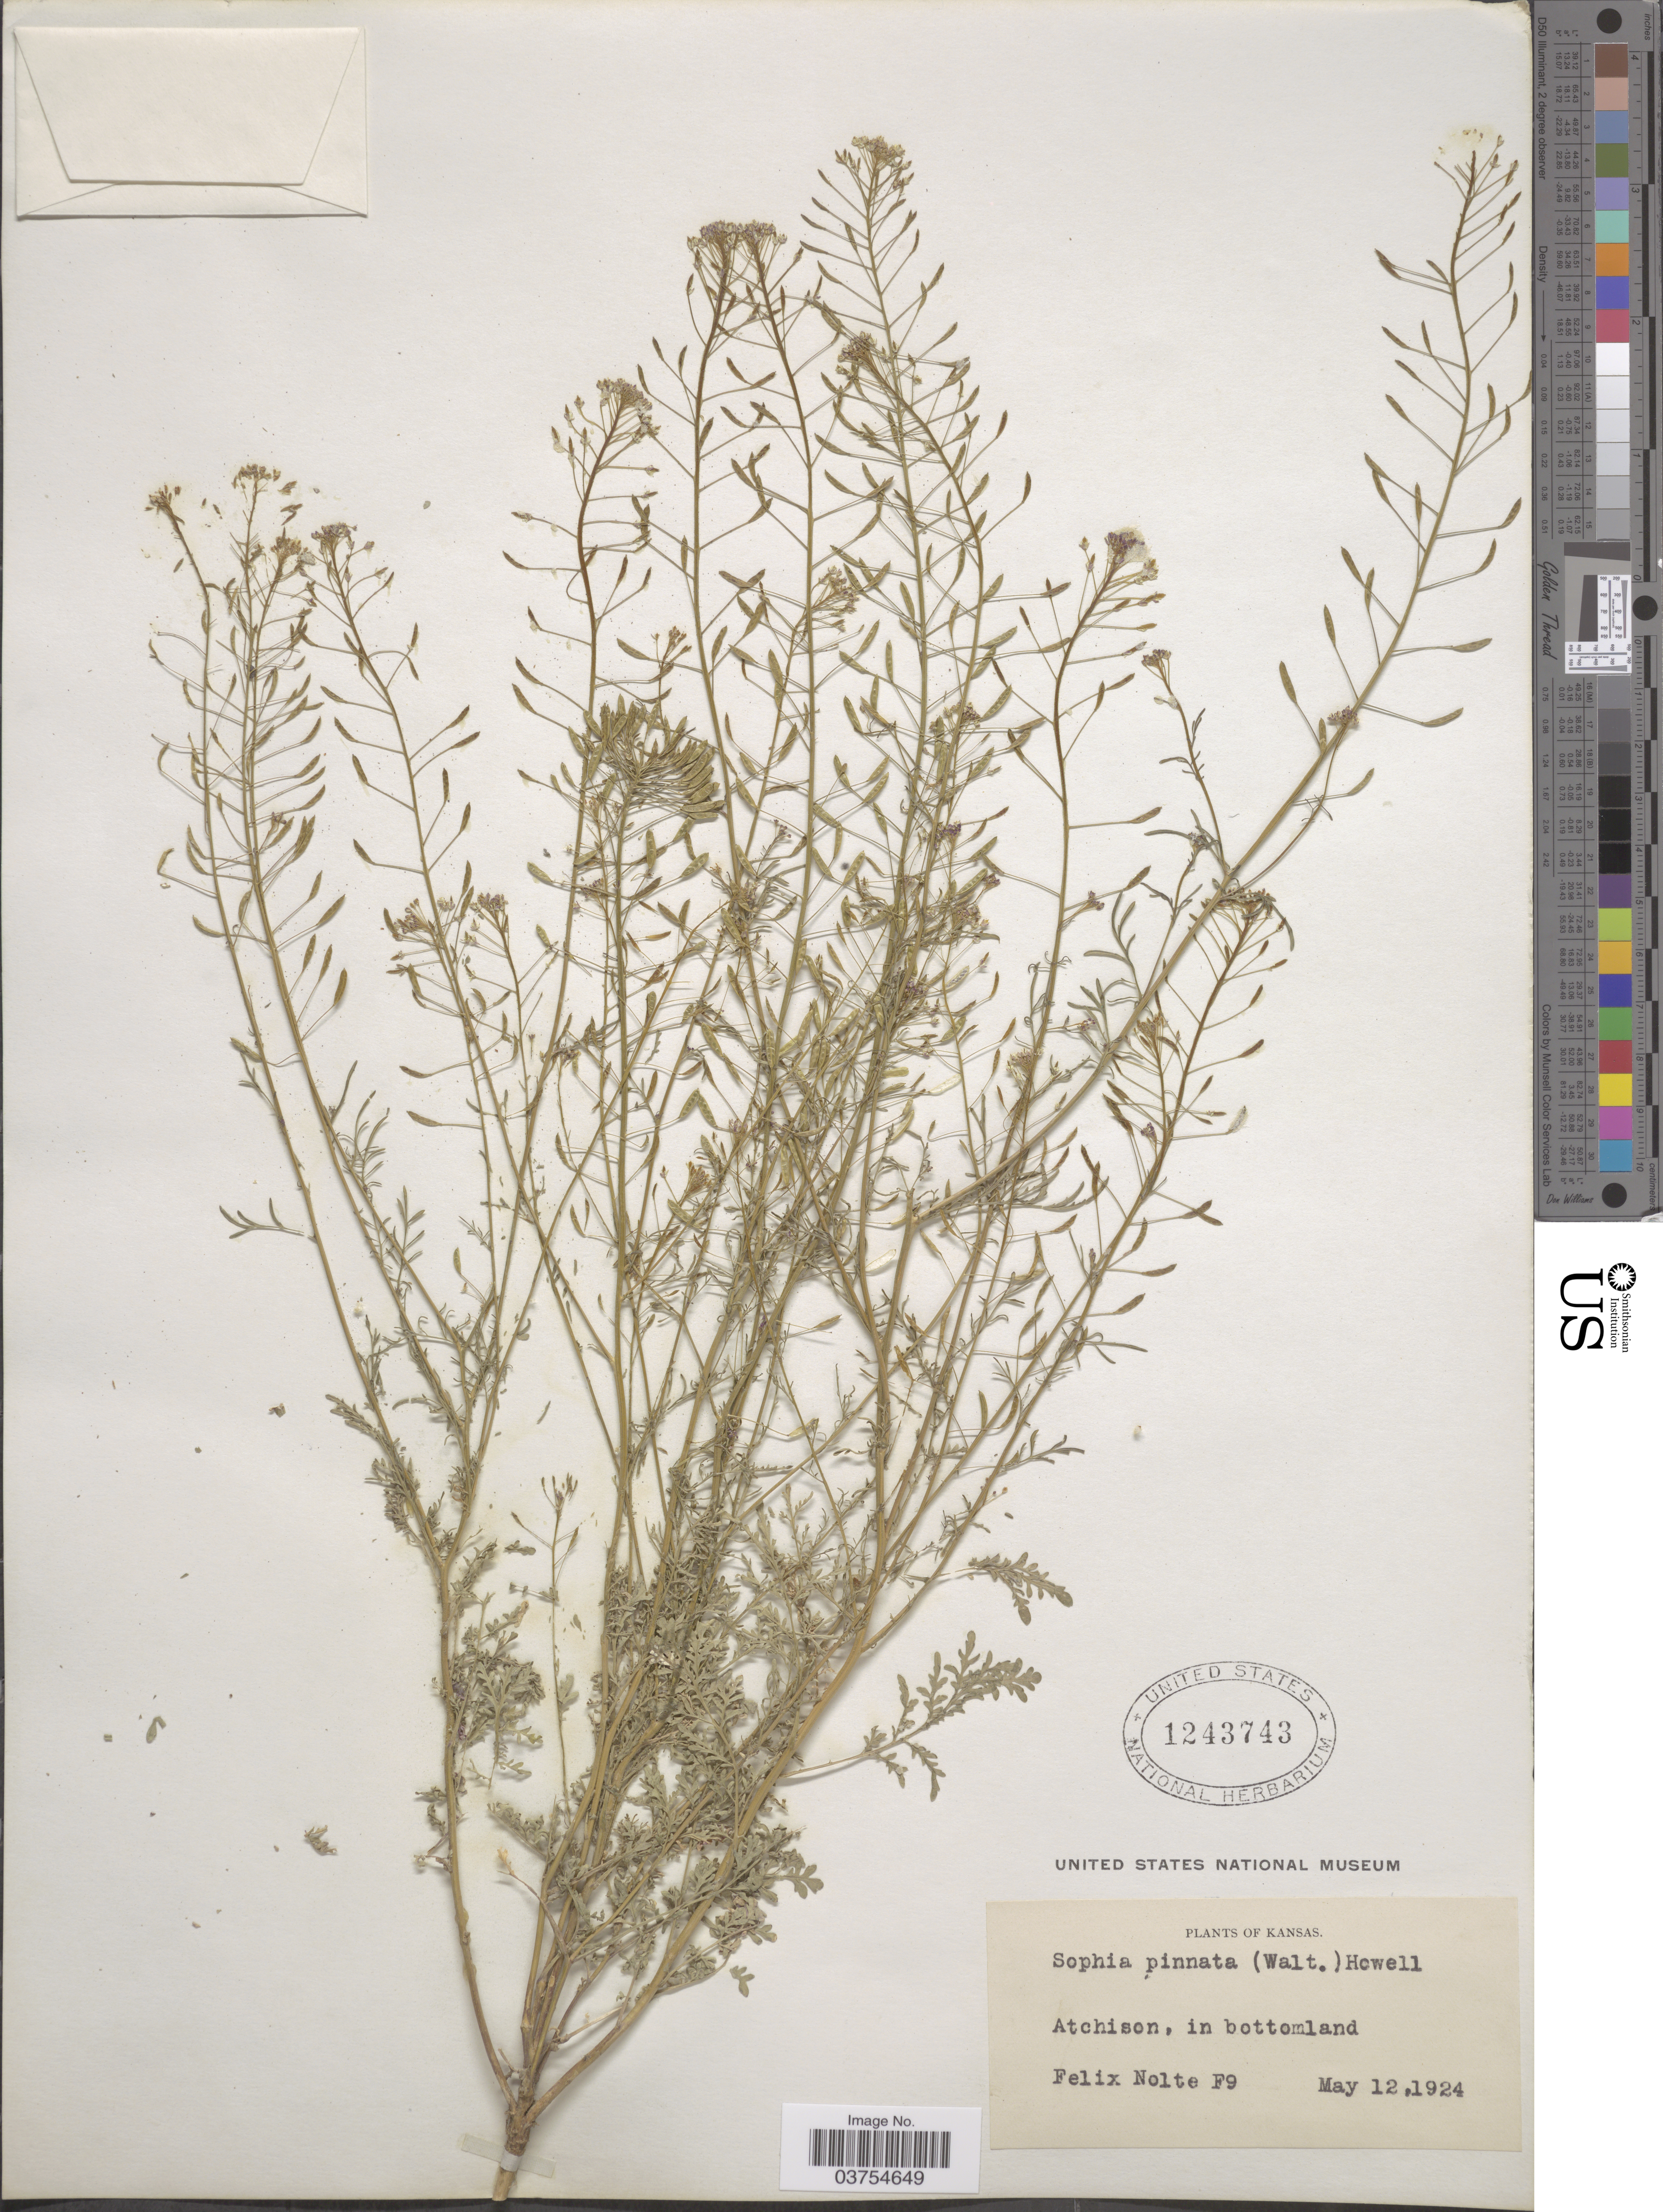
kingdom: Plantae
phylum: Tracheophyta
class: Magnoliopsida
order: Brassicales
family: Brassicaceae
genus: Descurainia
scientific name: Descurainia pinnata var. brachycarpa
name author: (Richardson) Fernald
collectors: F. Nolte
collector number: F9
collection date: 1924-05-12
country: United States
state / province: Kansas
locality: Atchison, in bottomland.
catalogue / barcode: US 1243743